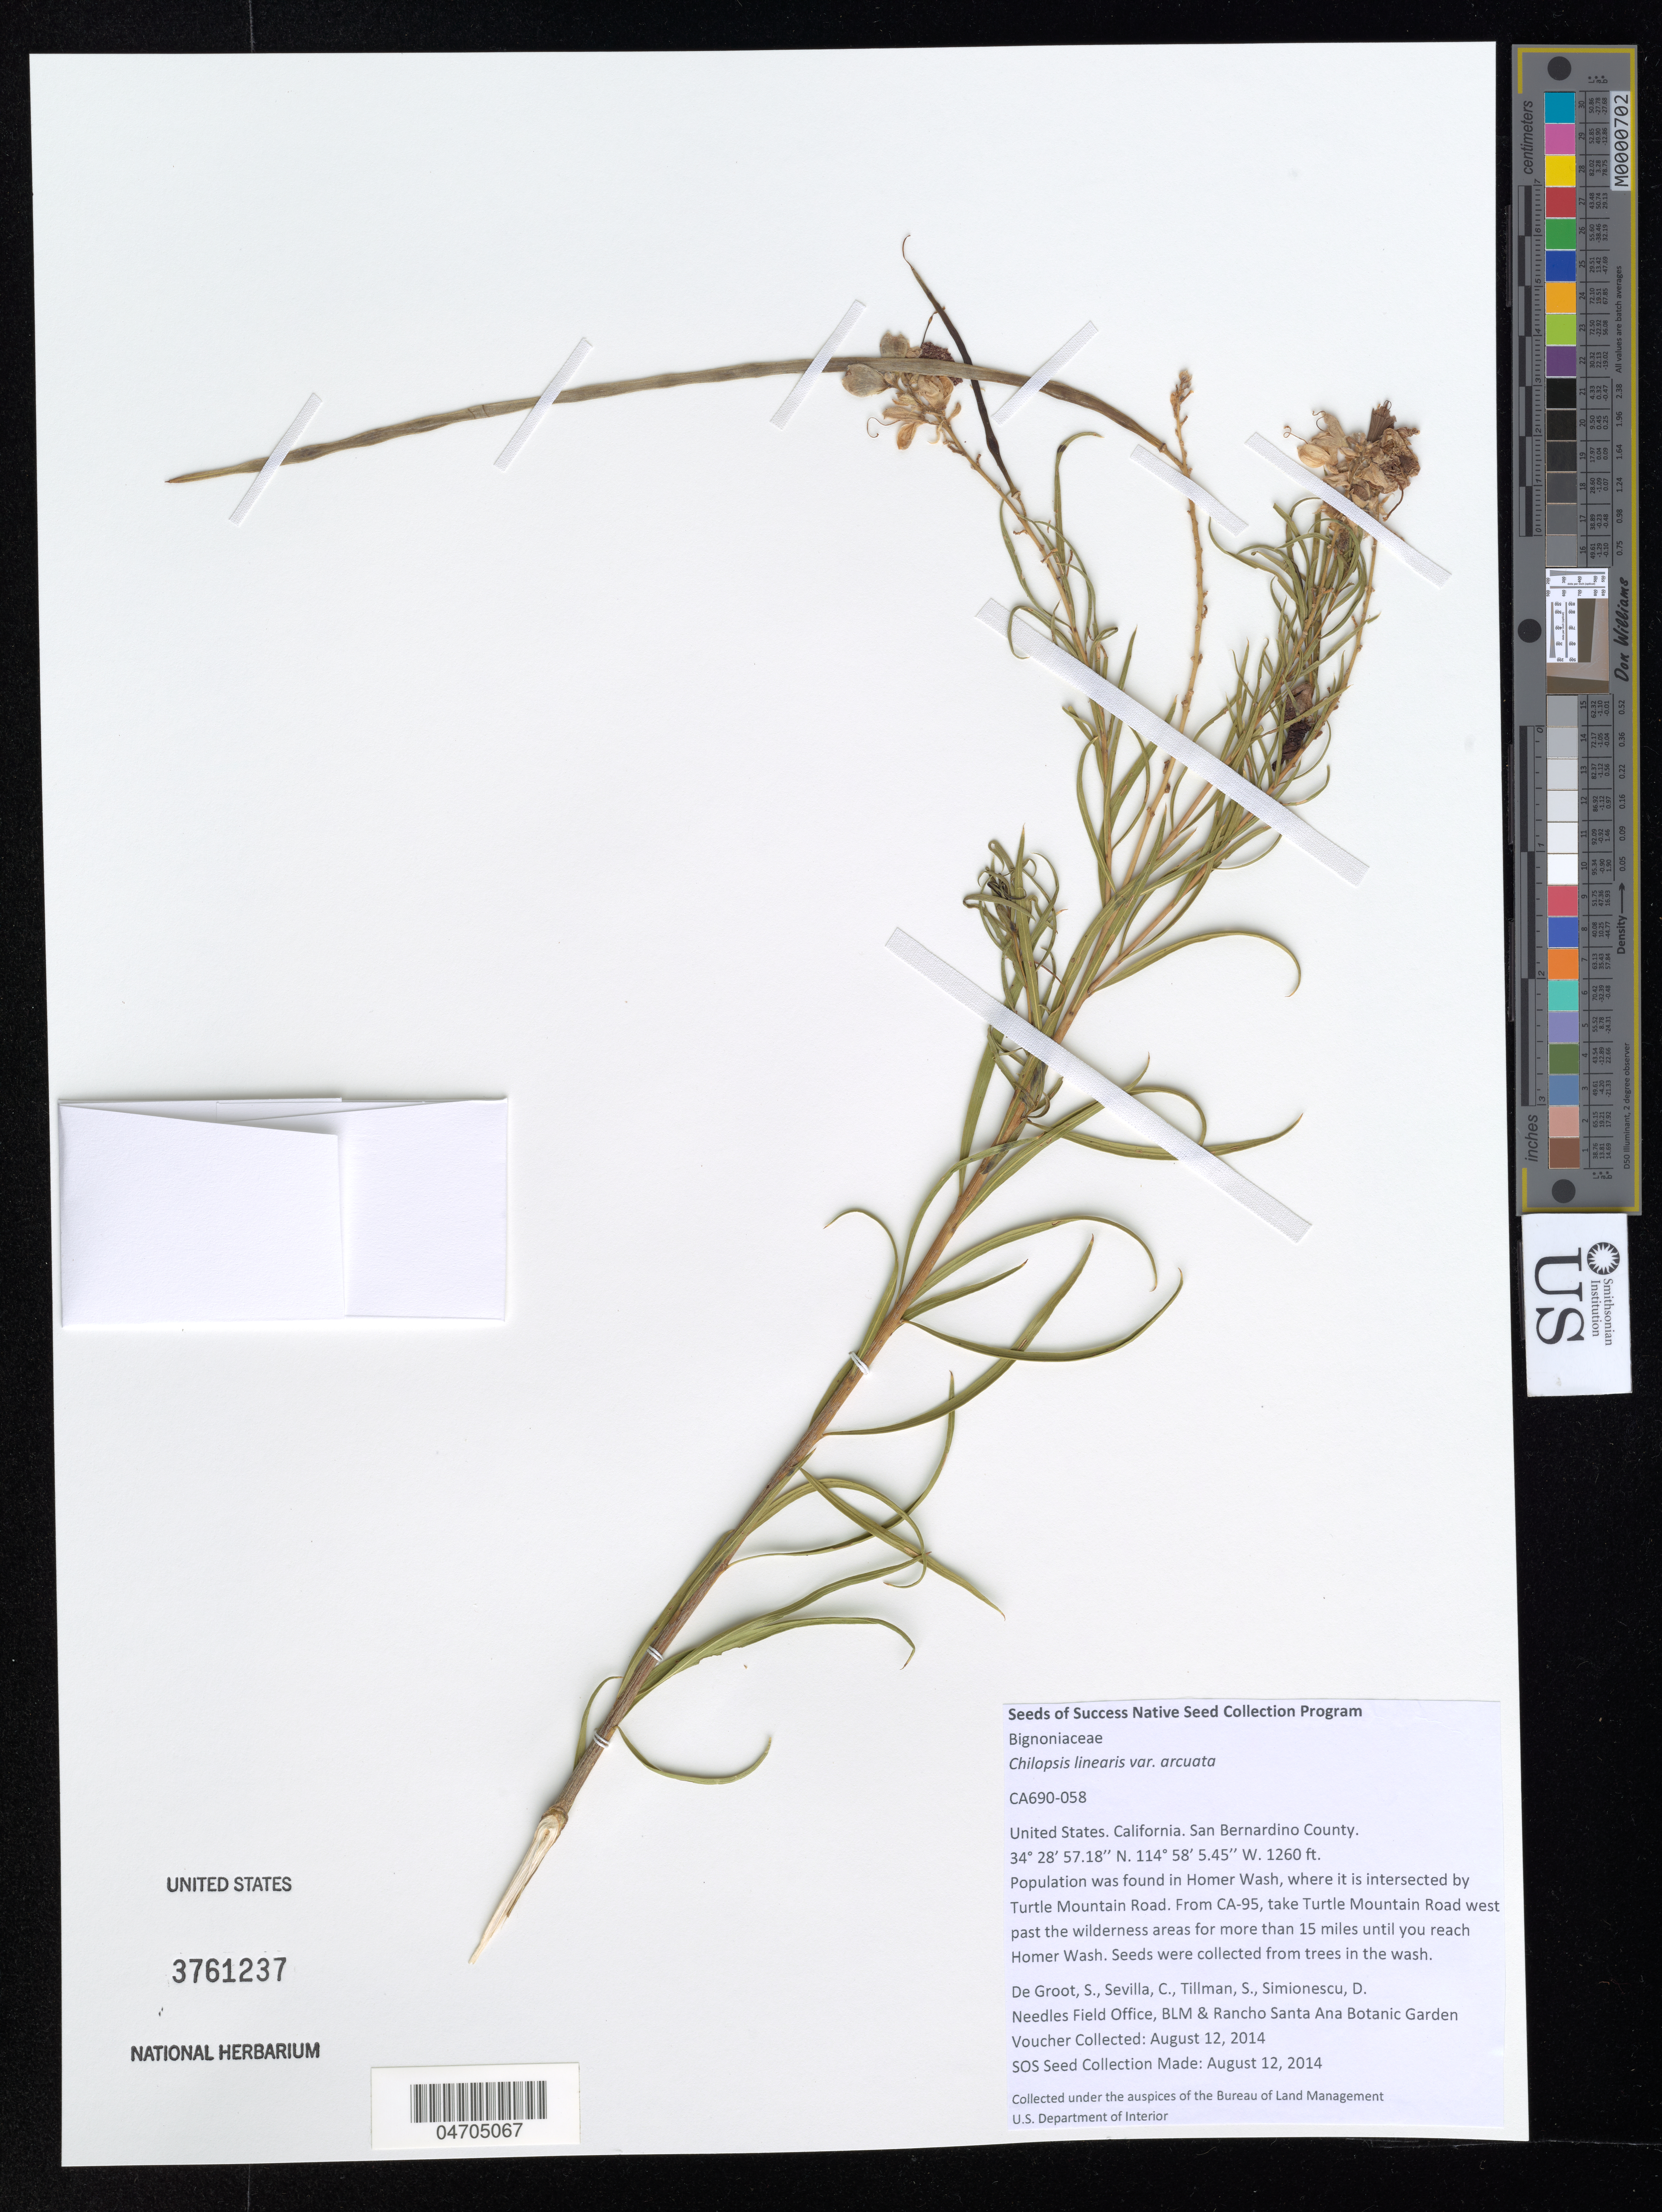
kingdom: Plantae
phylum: Tracheophyta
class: Magnoliopsida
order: Lamiales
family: Bignoniaceae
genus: Chilopsis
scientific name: Chilopsis linearis var. tomenticaulis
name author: Henrickson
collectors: S. De Groot, C. Sevilla, S. Tillman & D. Simionescu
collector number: CA690-058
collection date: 2014-08-12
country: United States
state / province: California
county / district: San Bernardino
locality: San Bernardino County. Population was found in Homer Wash, where it is intersected by Turtle Mountain Road. From CA-95, take Turtle Mountain Road west past the wilderness areas for more than 15 miles until you reach Homer Wash. Seeds were collected from trees in the wash.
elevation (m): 384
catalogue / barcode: US 3761237